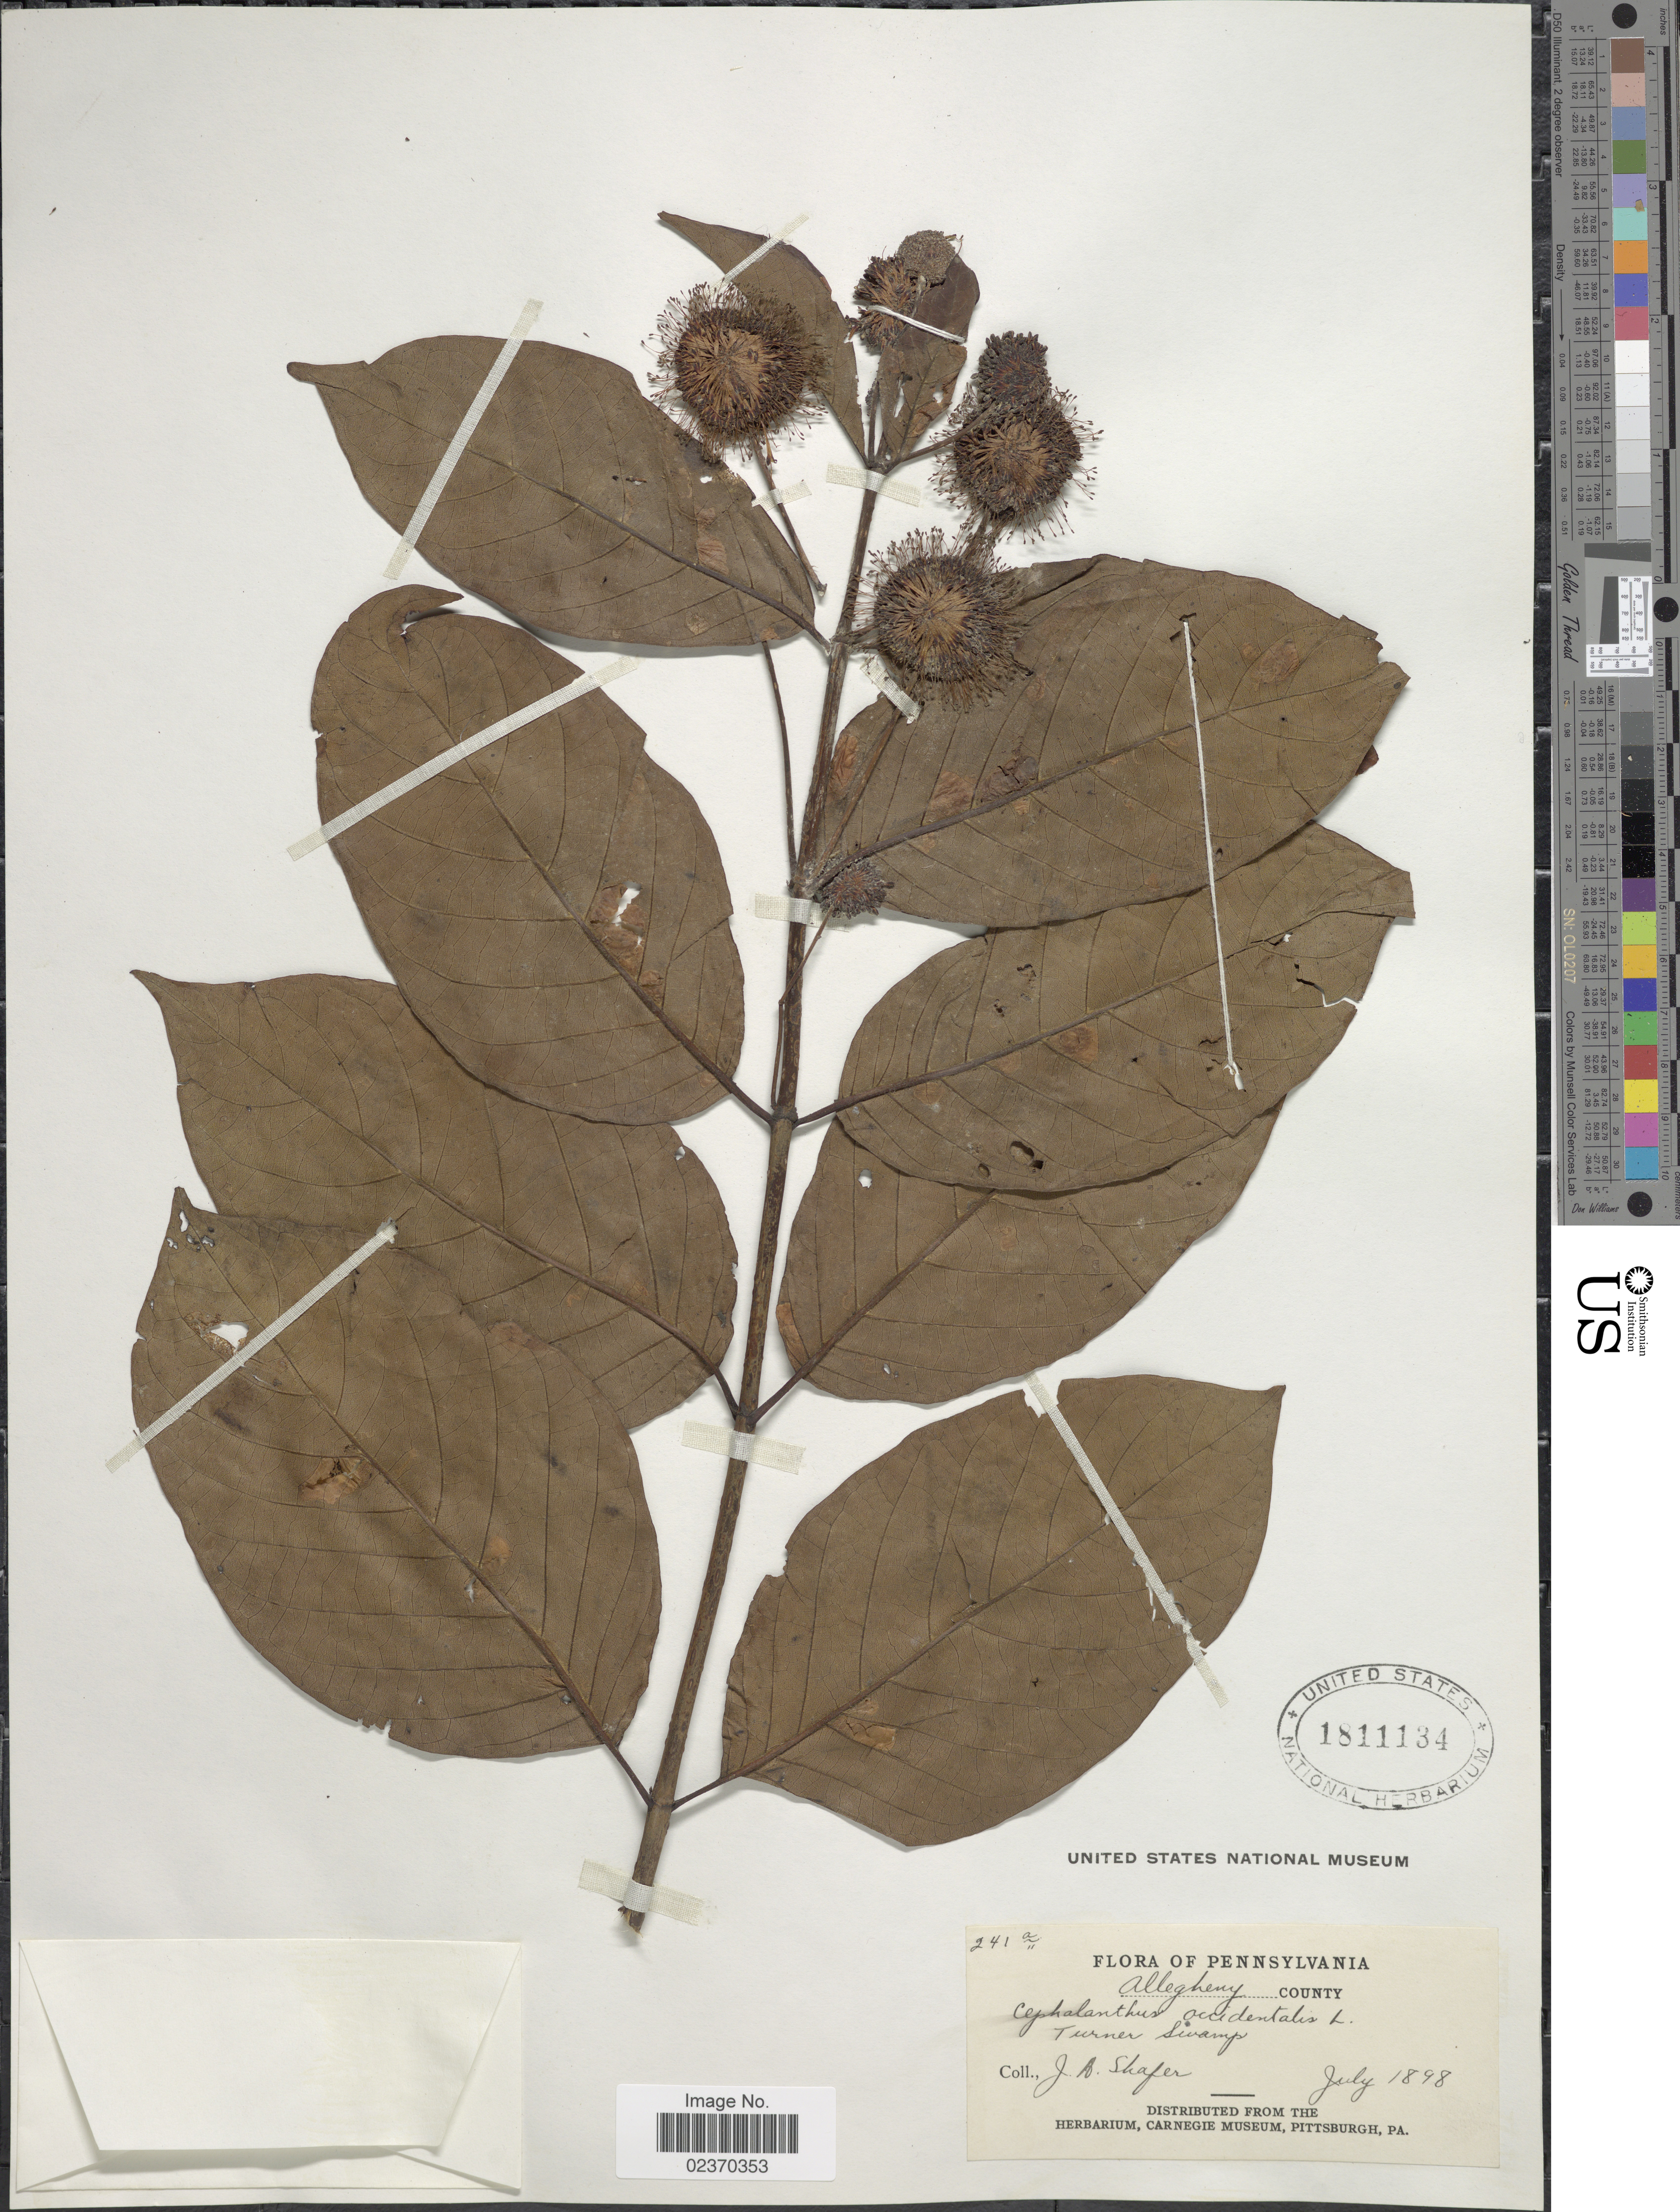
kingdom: Plantae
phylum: Tracheophyta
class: Magnoliopsida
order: Gentianales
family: Rubiaceae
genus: Cephalanthus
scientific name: Cephalanthus occidentalis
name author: L.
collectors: J. A. Shafer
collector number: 241A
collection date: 1898-07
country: United States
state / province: Pennsylvania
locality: Allegheny County, Turner Swamp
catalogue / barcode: US 1811134